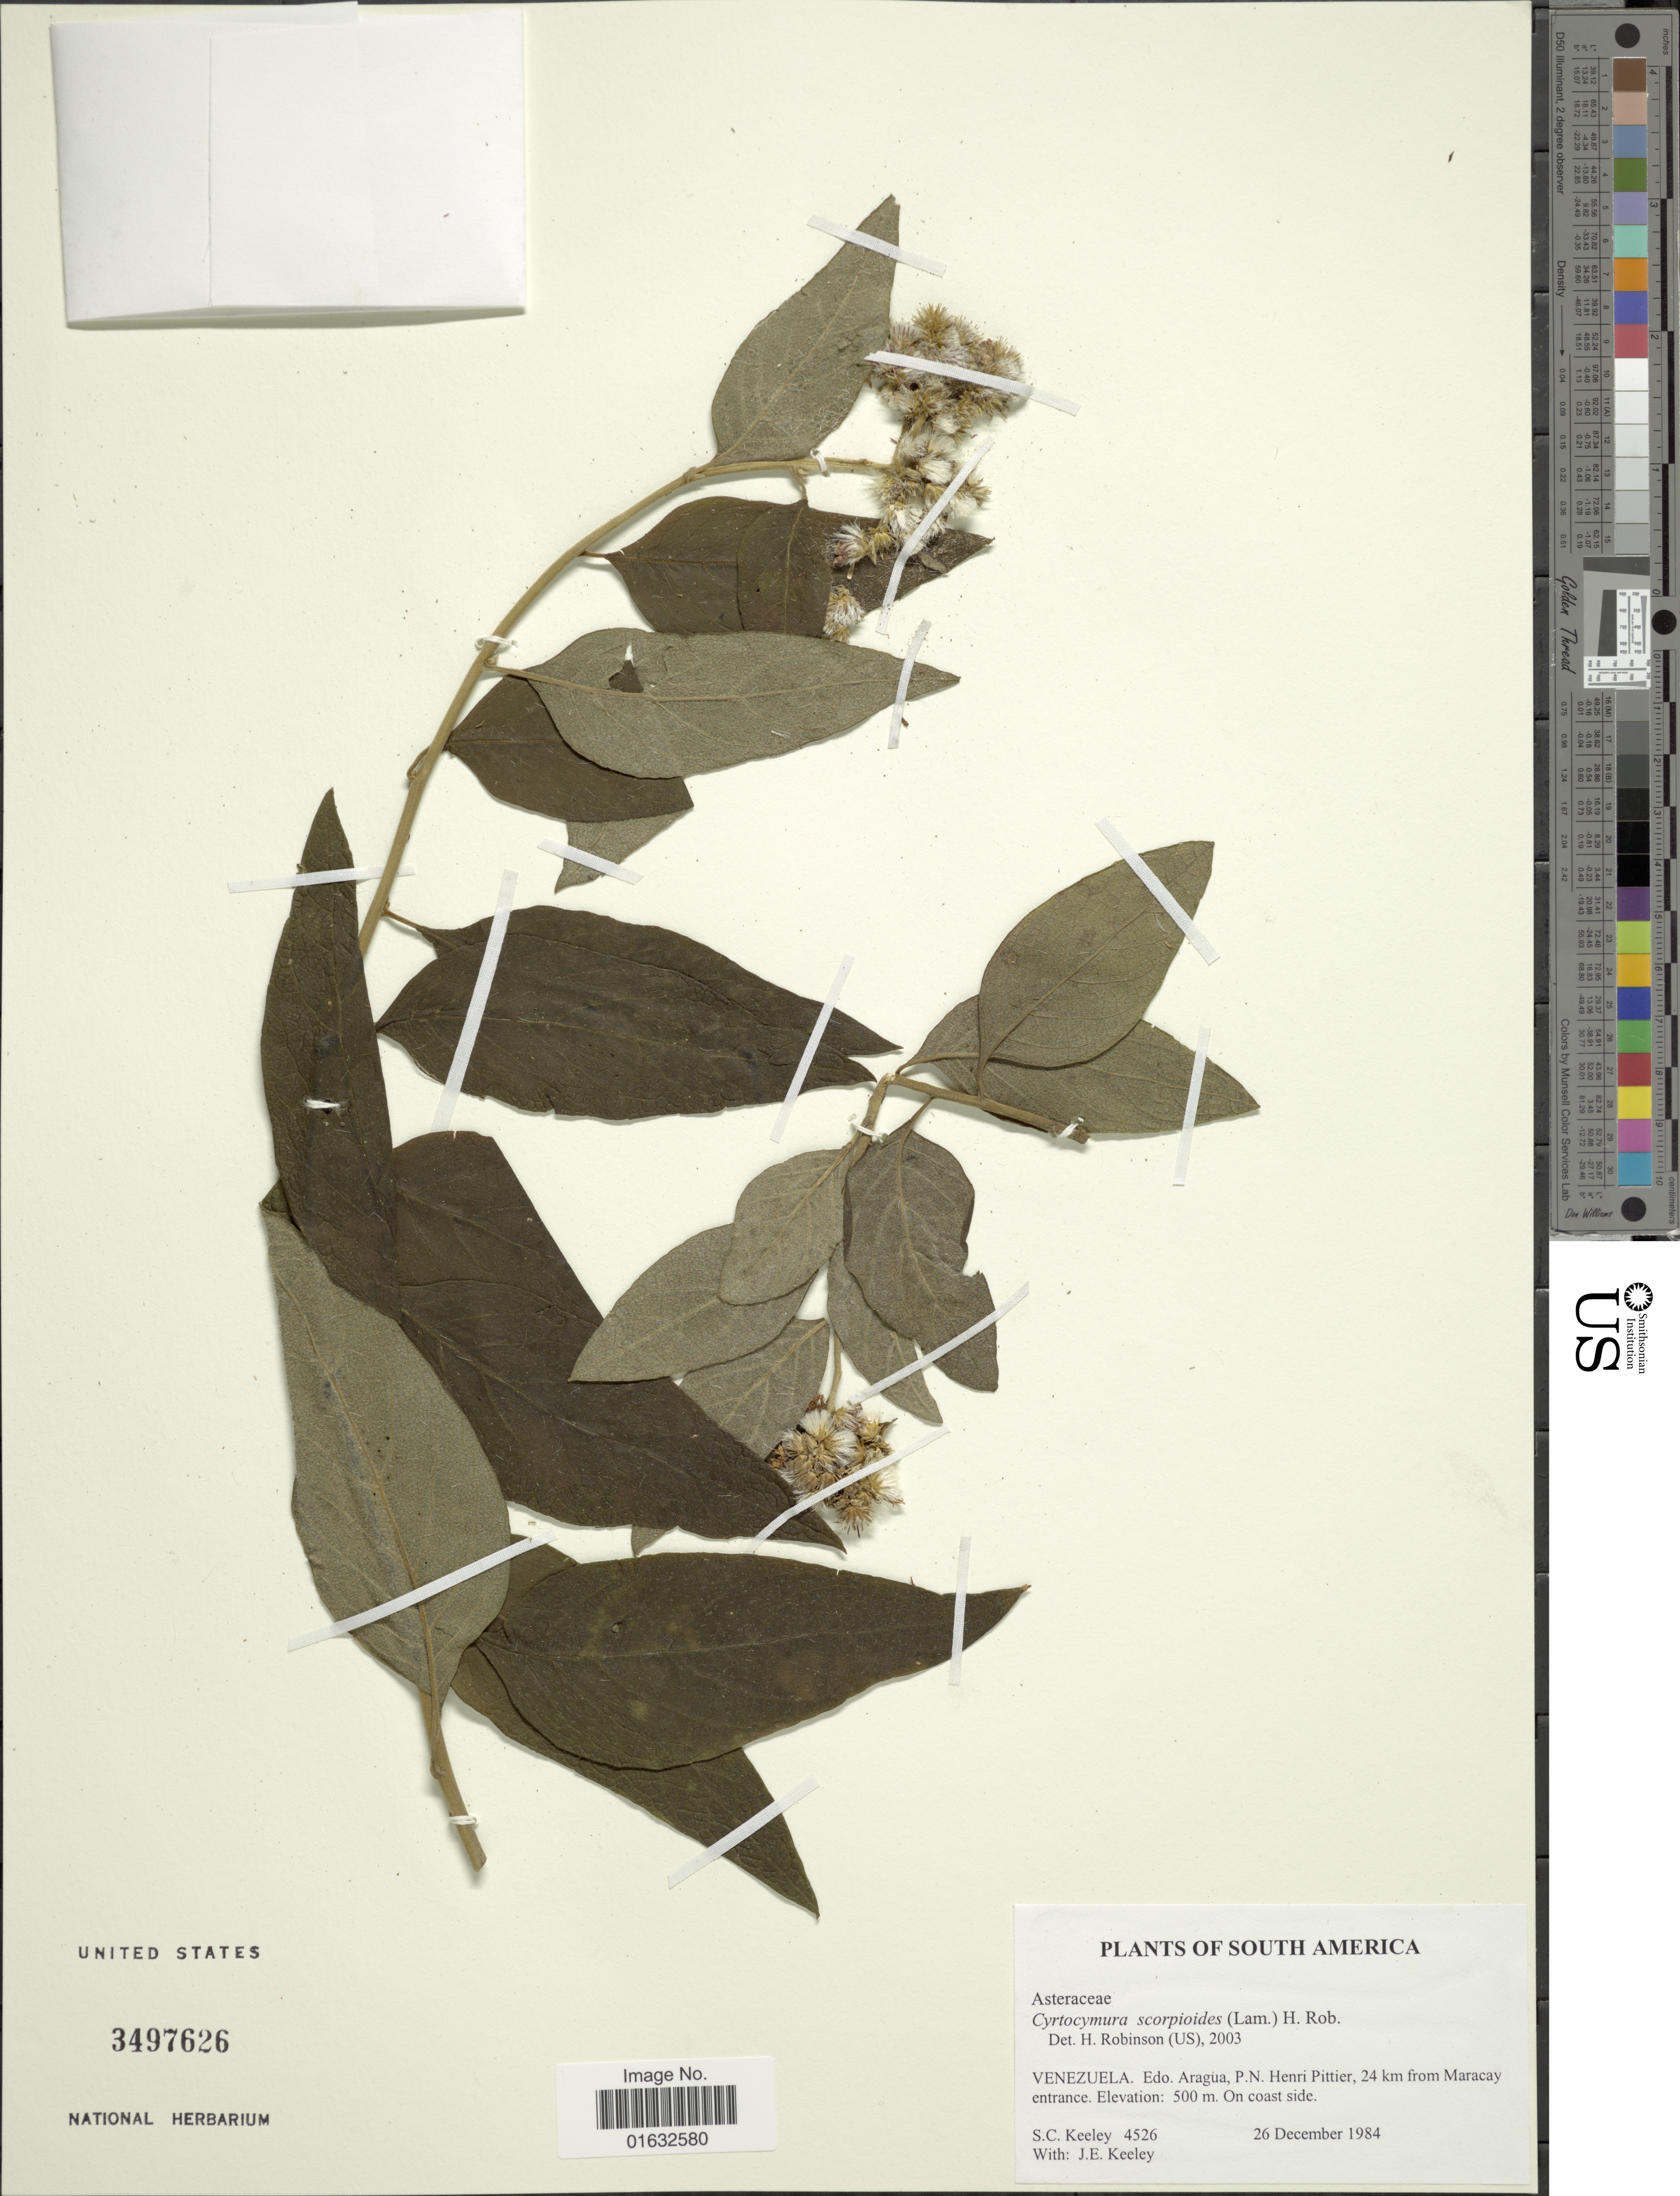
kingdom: Plantae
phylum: Tracheophyta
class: Magnoliopsida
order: Asterales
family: Asteraceae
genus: Cyrtocymura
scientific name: Cyrtocymura scorpioides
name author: (Lam.) H. Rob.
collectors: S. C. Keeley & J. E. Keeley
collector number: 4526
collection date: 1984-12-26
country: Venezuela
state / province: Aragua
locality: Edo. Aragua, P.N. Henri Pittier, 24 km from Maracay entrance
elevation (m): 500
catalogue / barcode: US 3497626